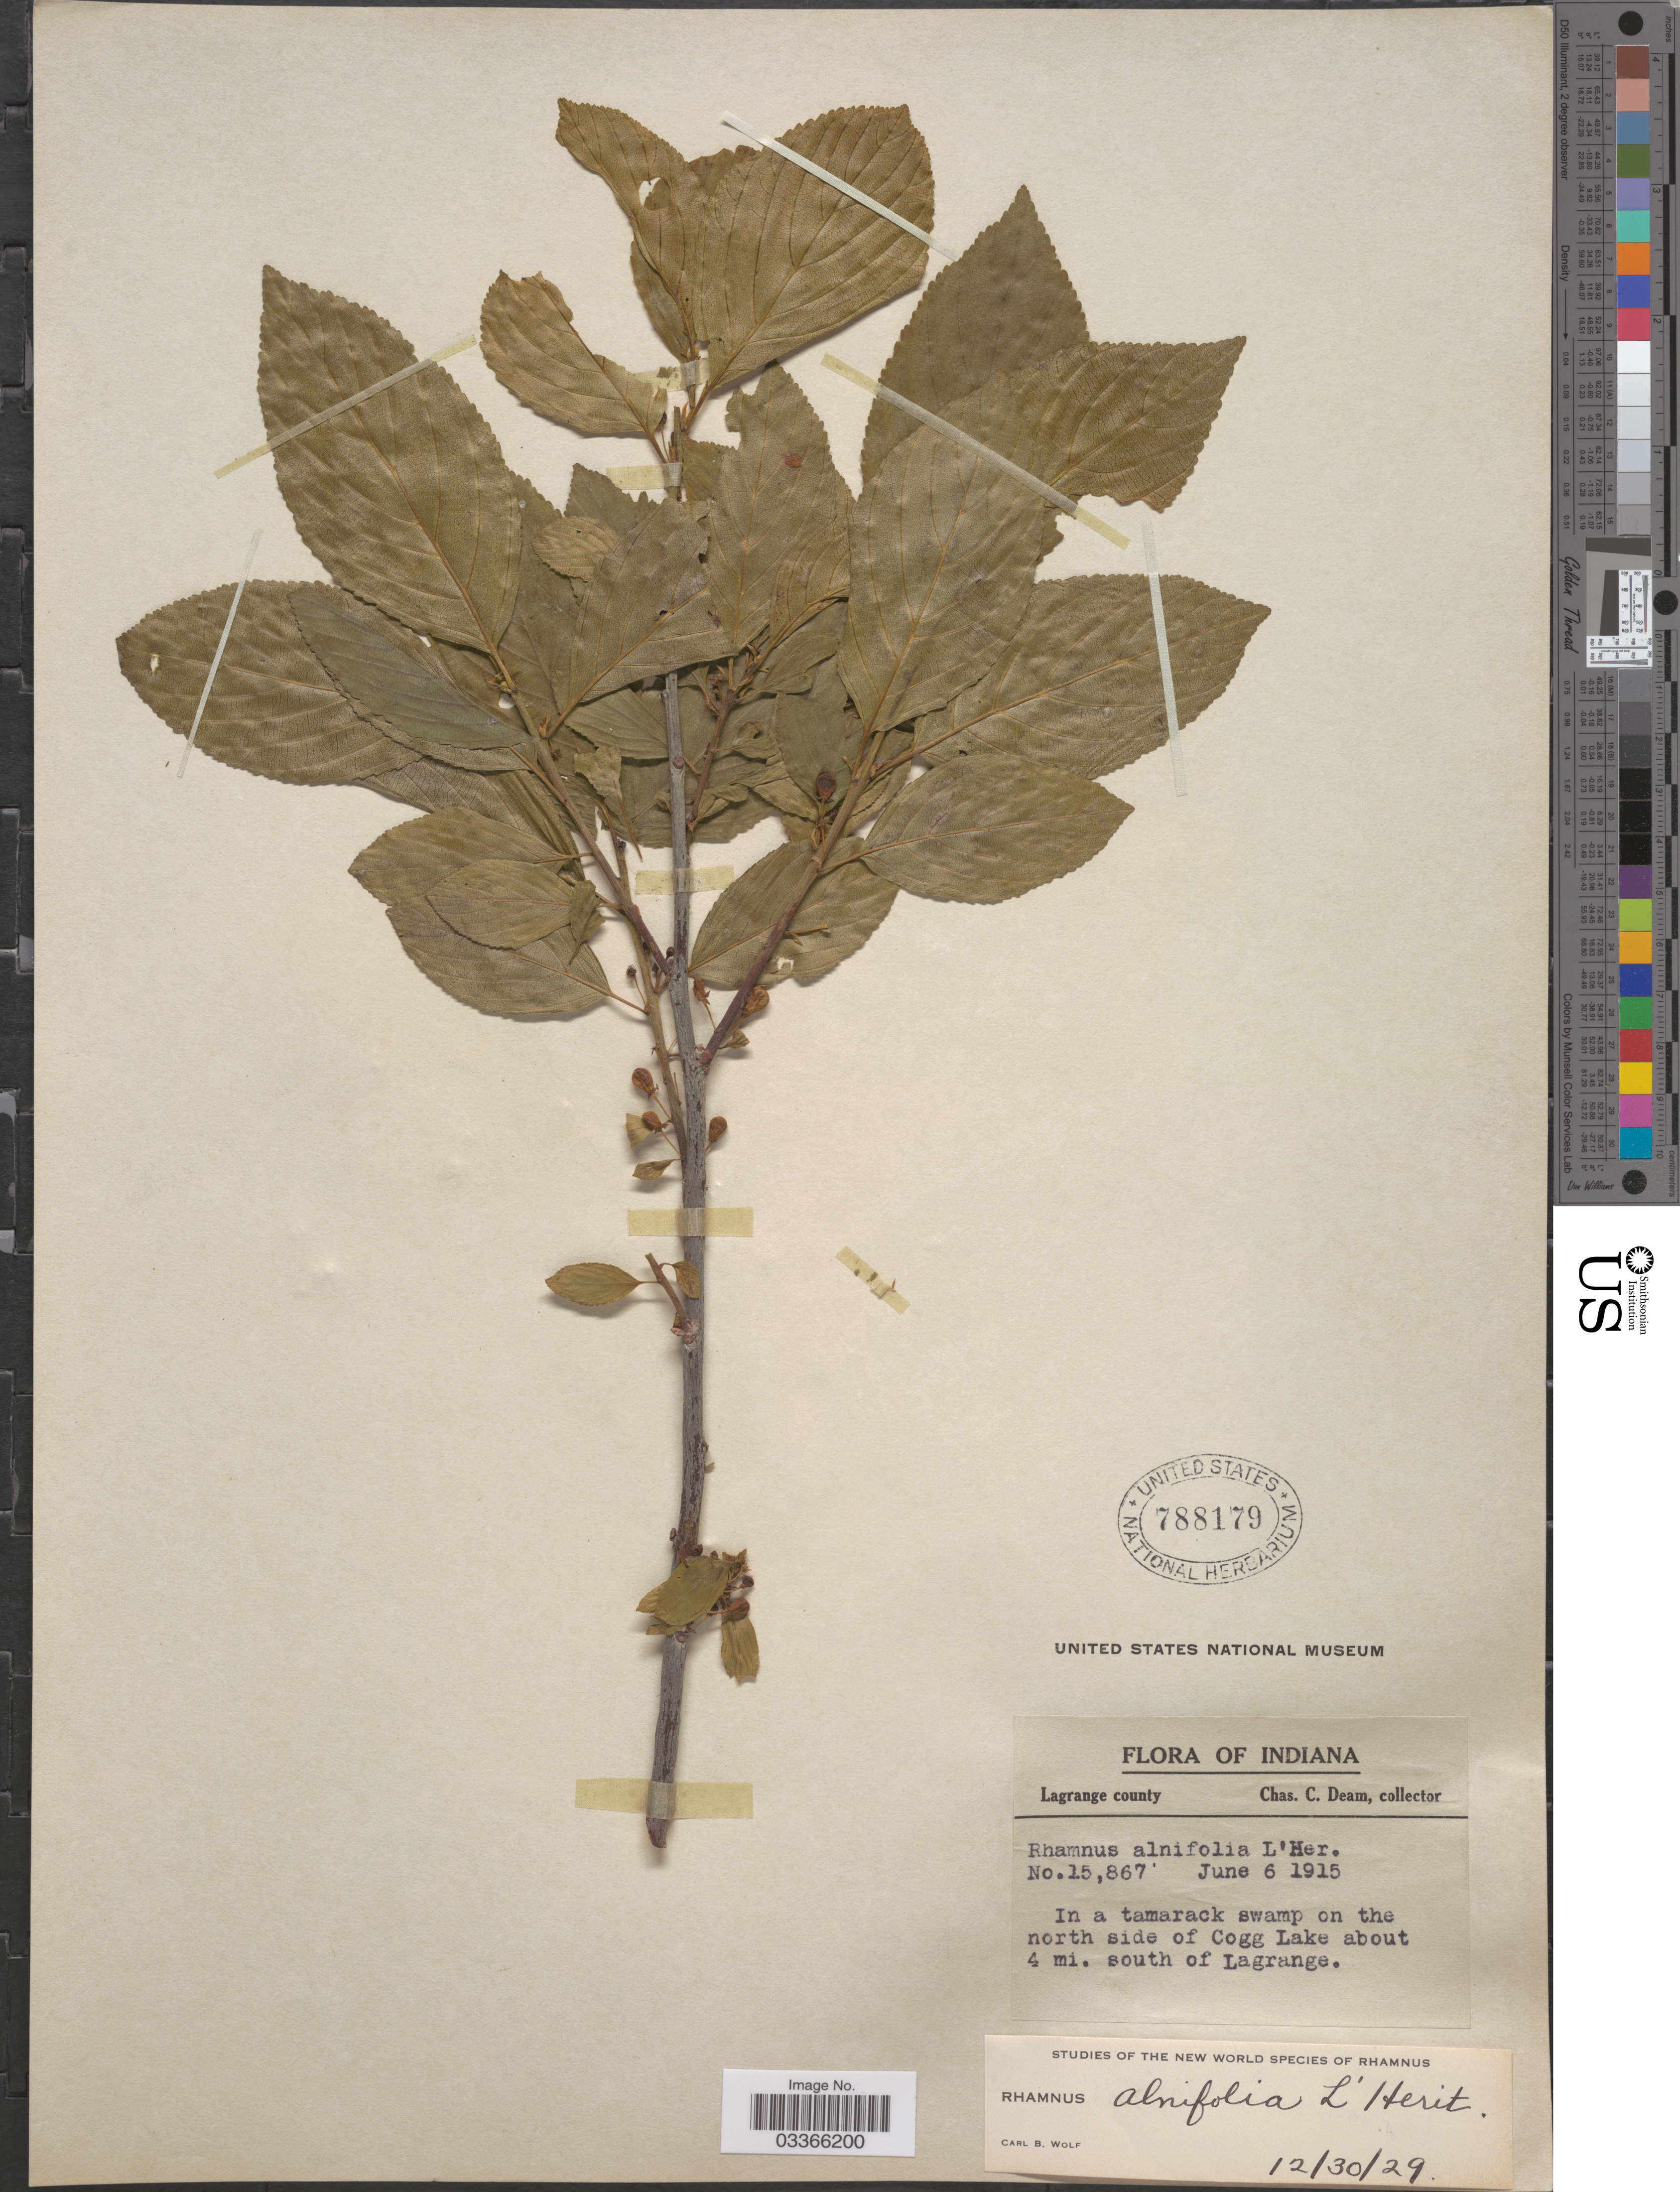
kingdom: Plantae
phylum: Tracheophyta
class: Magnoliopsida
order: Rosales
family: Rhamnaceae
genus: Rhamnus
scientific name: Rhamnus alnifolia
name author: L'Hér.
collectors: C. C. Deam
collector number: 15867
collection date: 1915-06-06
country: United States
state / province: Indiana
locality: In a tamarack swamp on the north side of Cogg Lake about 4 mi. south of Lagrange.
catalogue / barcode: US 788179